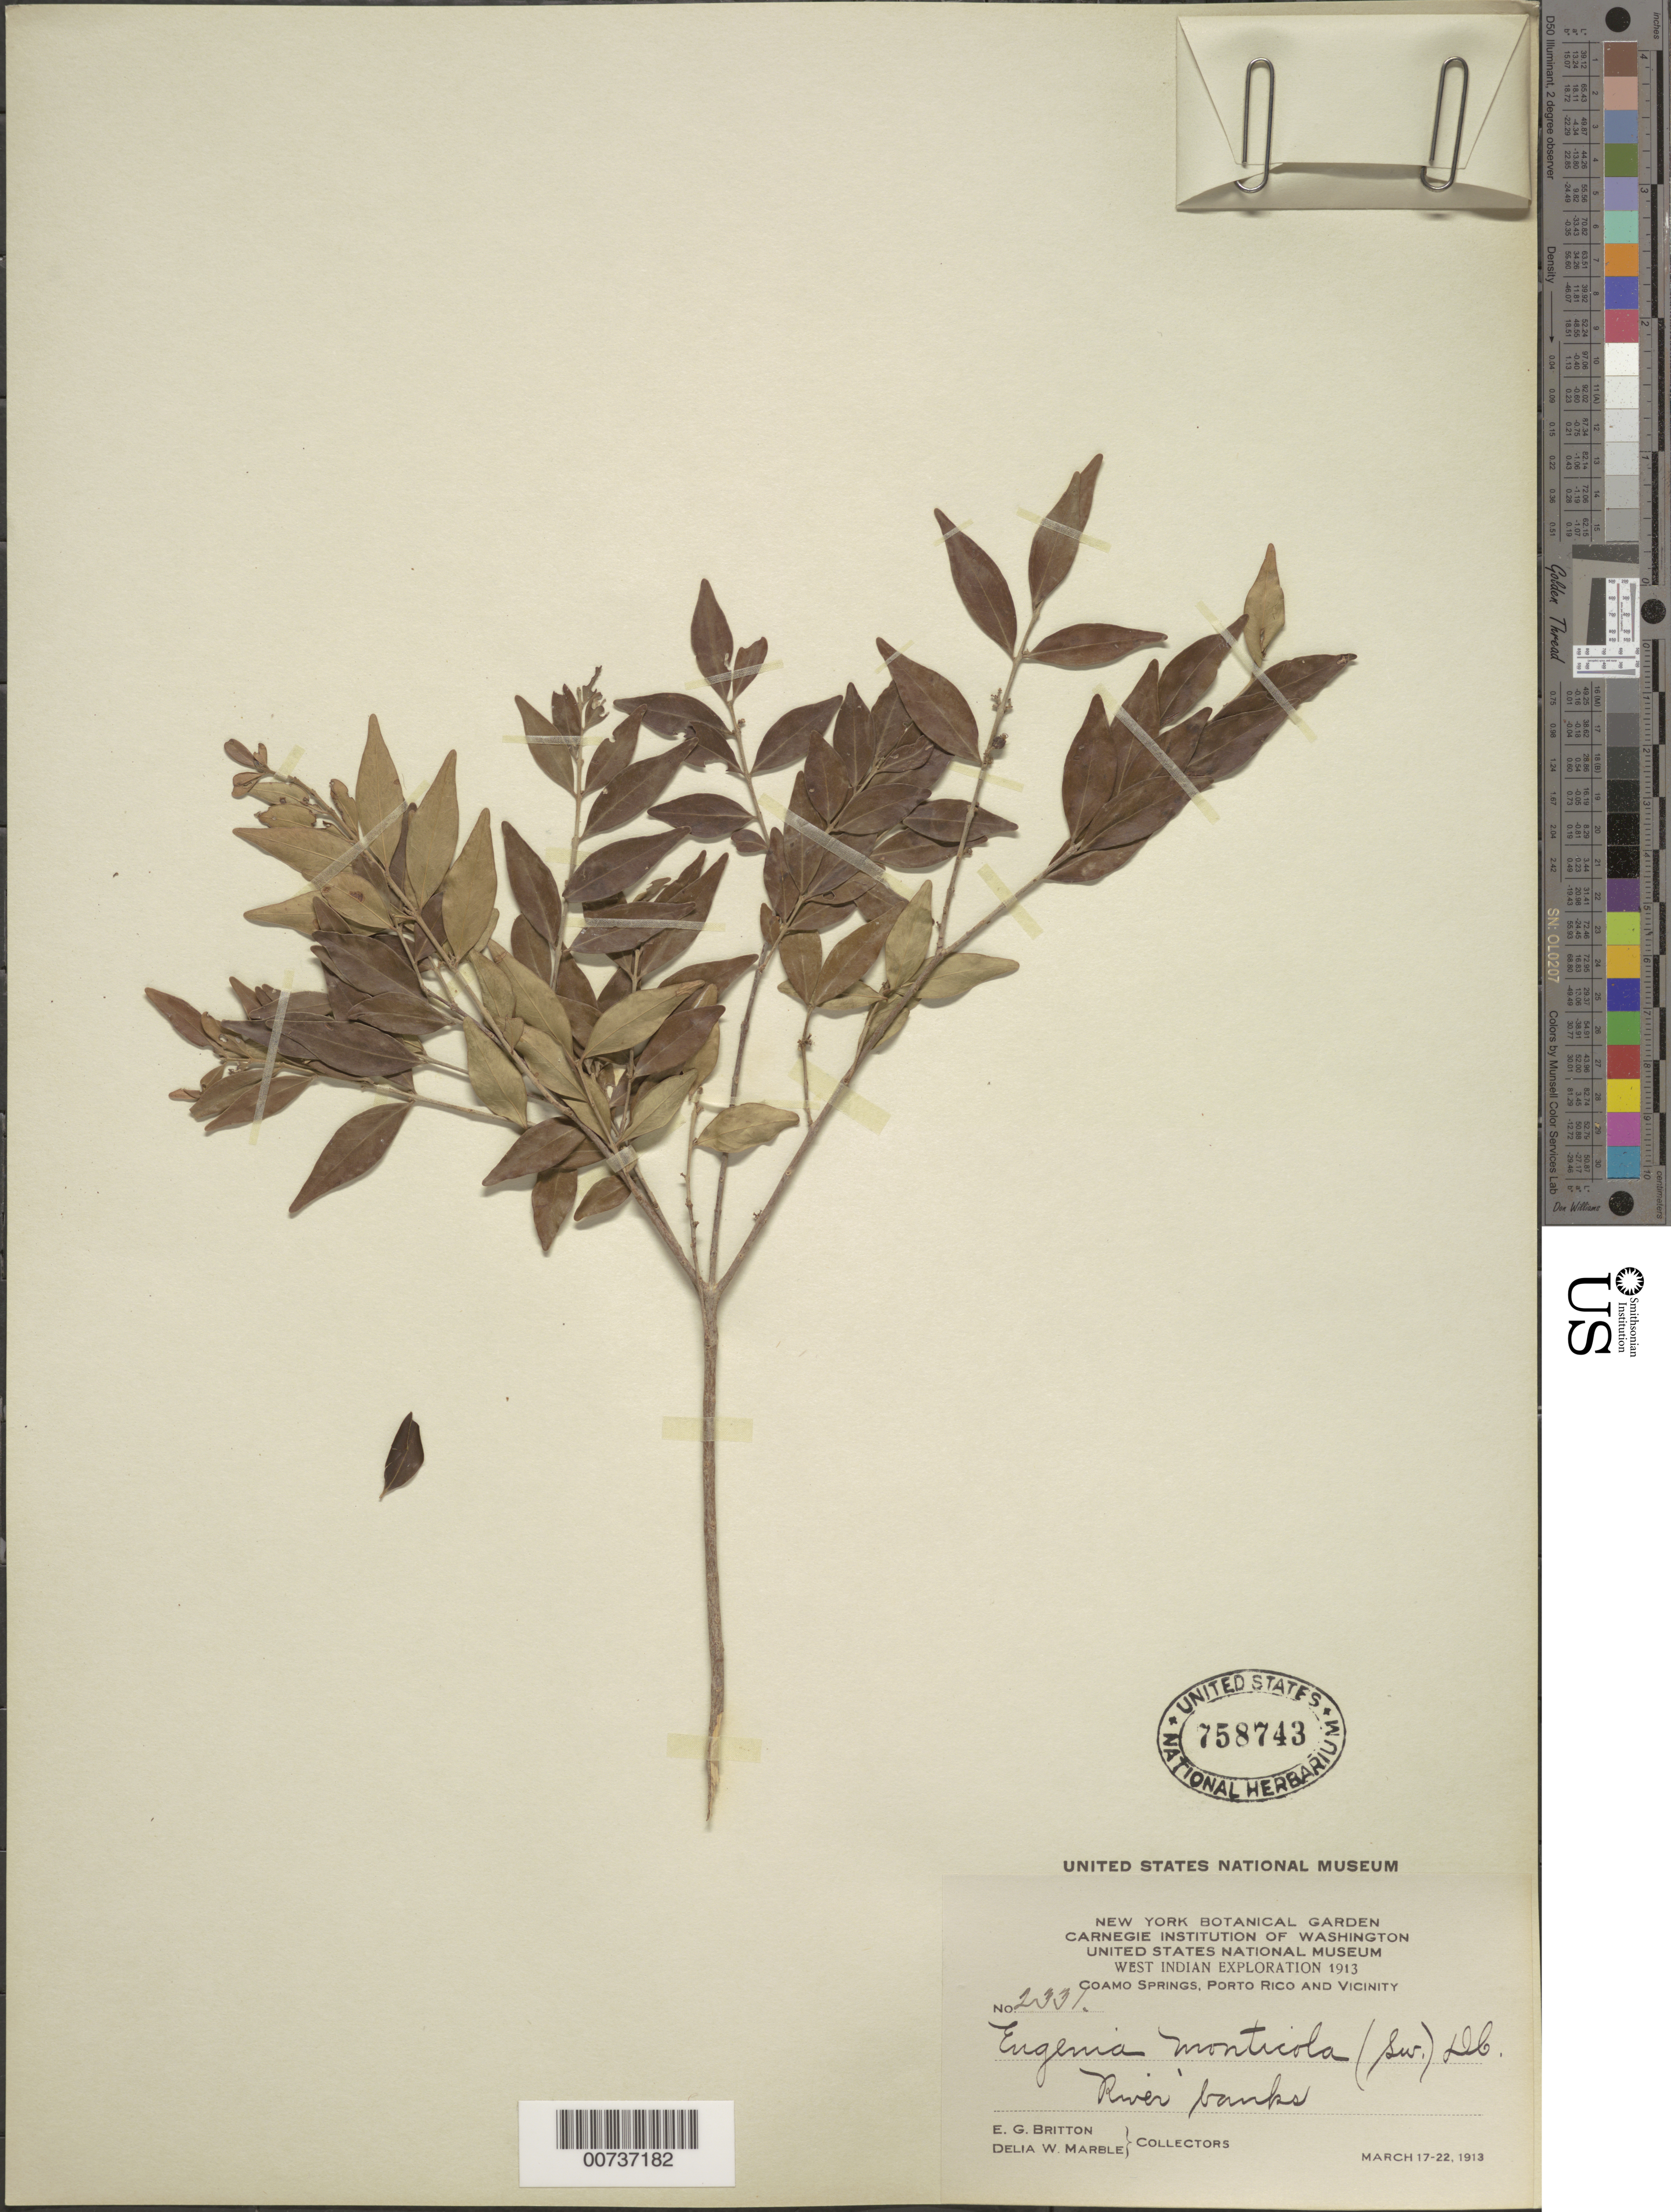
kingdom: Plantae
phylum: Tracheophyta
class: Magnoliopsida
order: Myrtales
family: Myrtaceae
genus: Eugenia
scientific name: Eugenia monticola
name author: (Sw.) DC.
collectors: N. Britton & D. W. Marble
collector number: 2331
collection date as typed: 17 Mar 1913 to 22 Mar 1913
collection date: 1913-03-17/1913-03-22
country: Puerto Rico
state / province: Coamo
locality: Coamo Springs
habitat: River banks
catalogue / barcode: US 758743